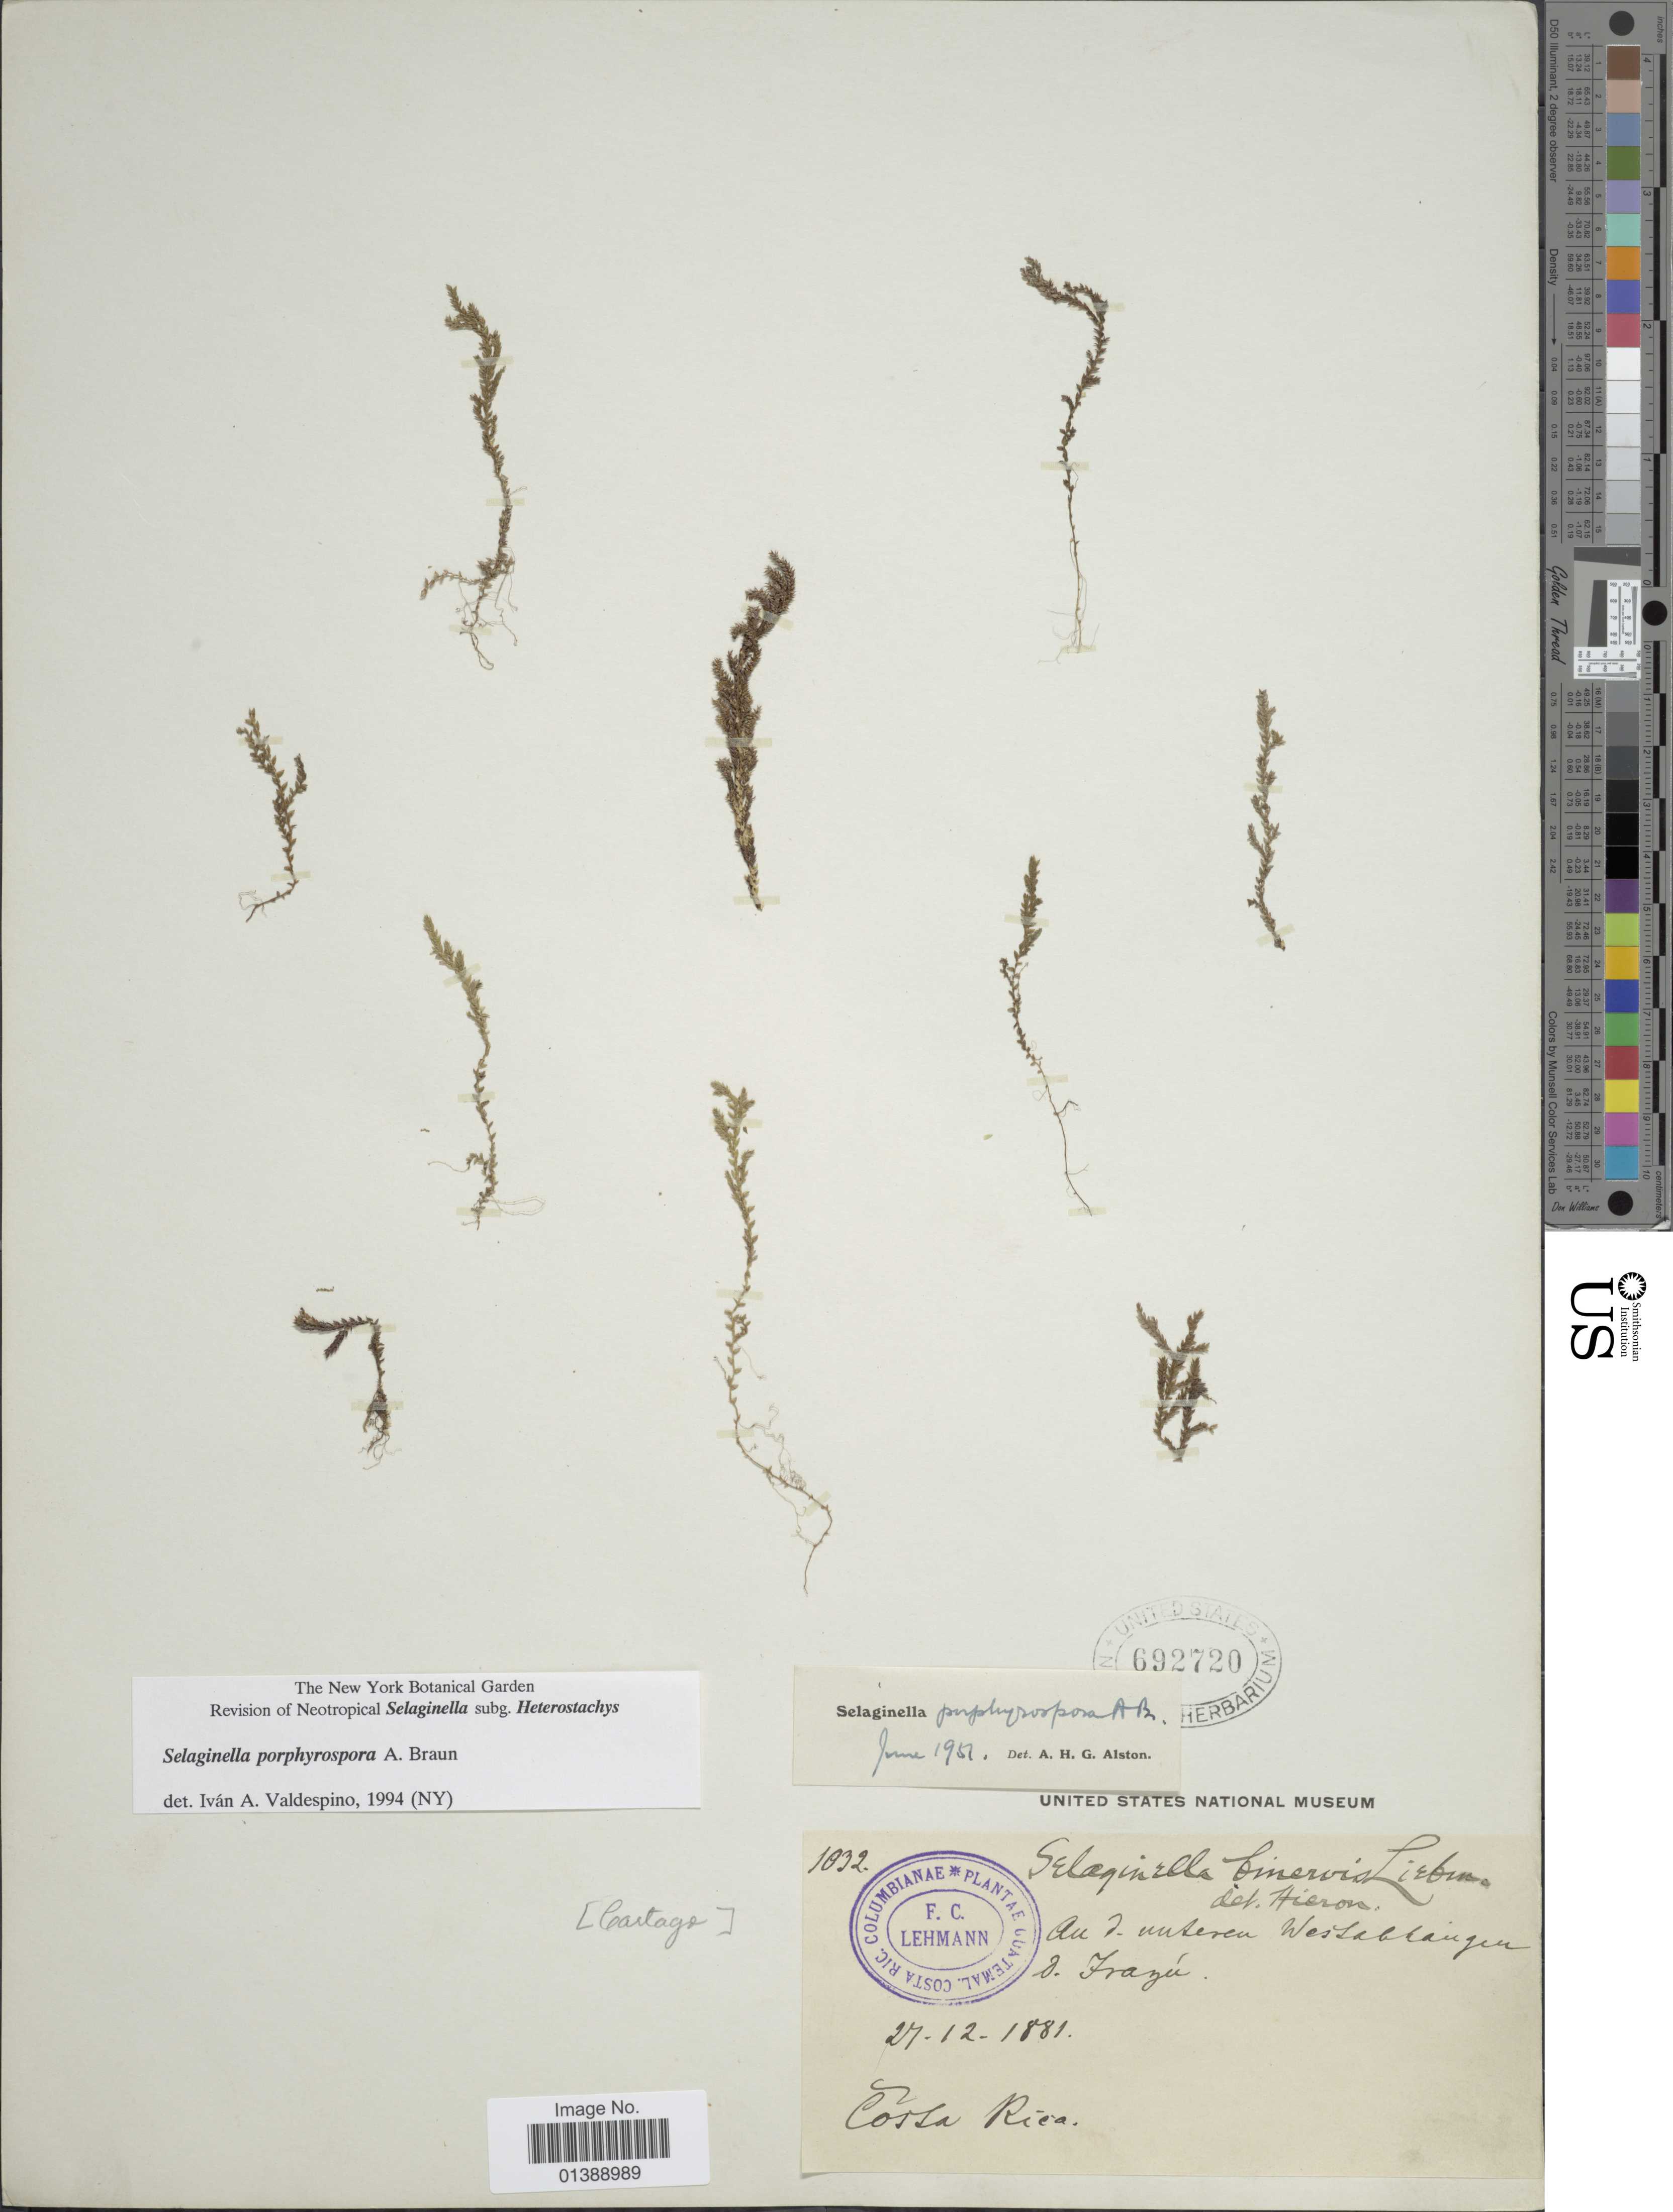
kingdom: Plantae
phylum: Tracheophyta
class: Lycopodiopsida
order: Selaginellales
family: Selaginellaceae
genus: Selaginella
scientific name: Selaginella porphyrospora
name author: A. Braun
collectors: F. C. Lehmann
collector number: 1032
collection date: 1881-12-27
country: Costa Rica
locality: Au d. unteren westabhängen d. Irazú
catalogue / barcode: US 692720